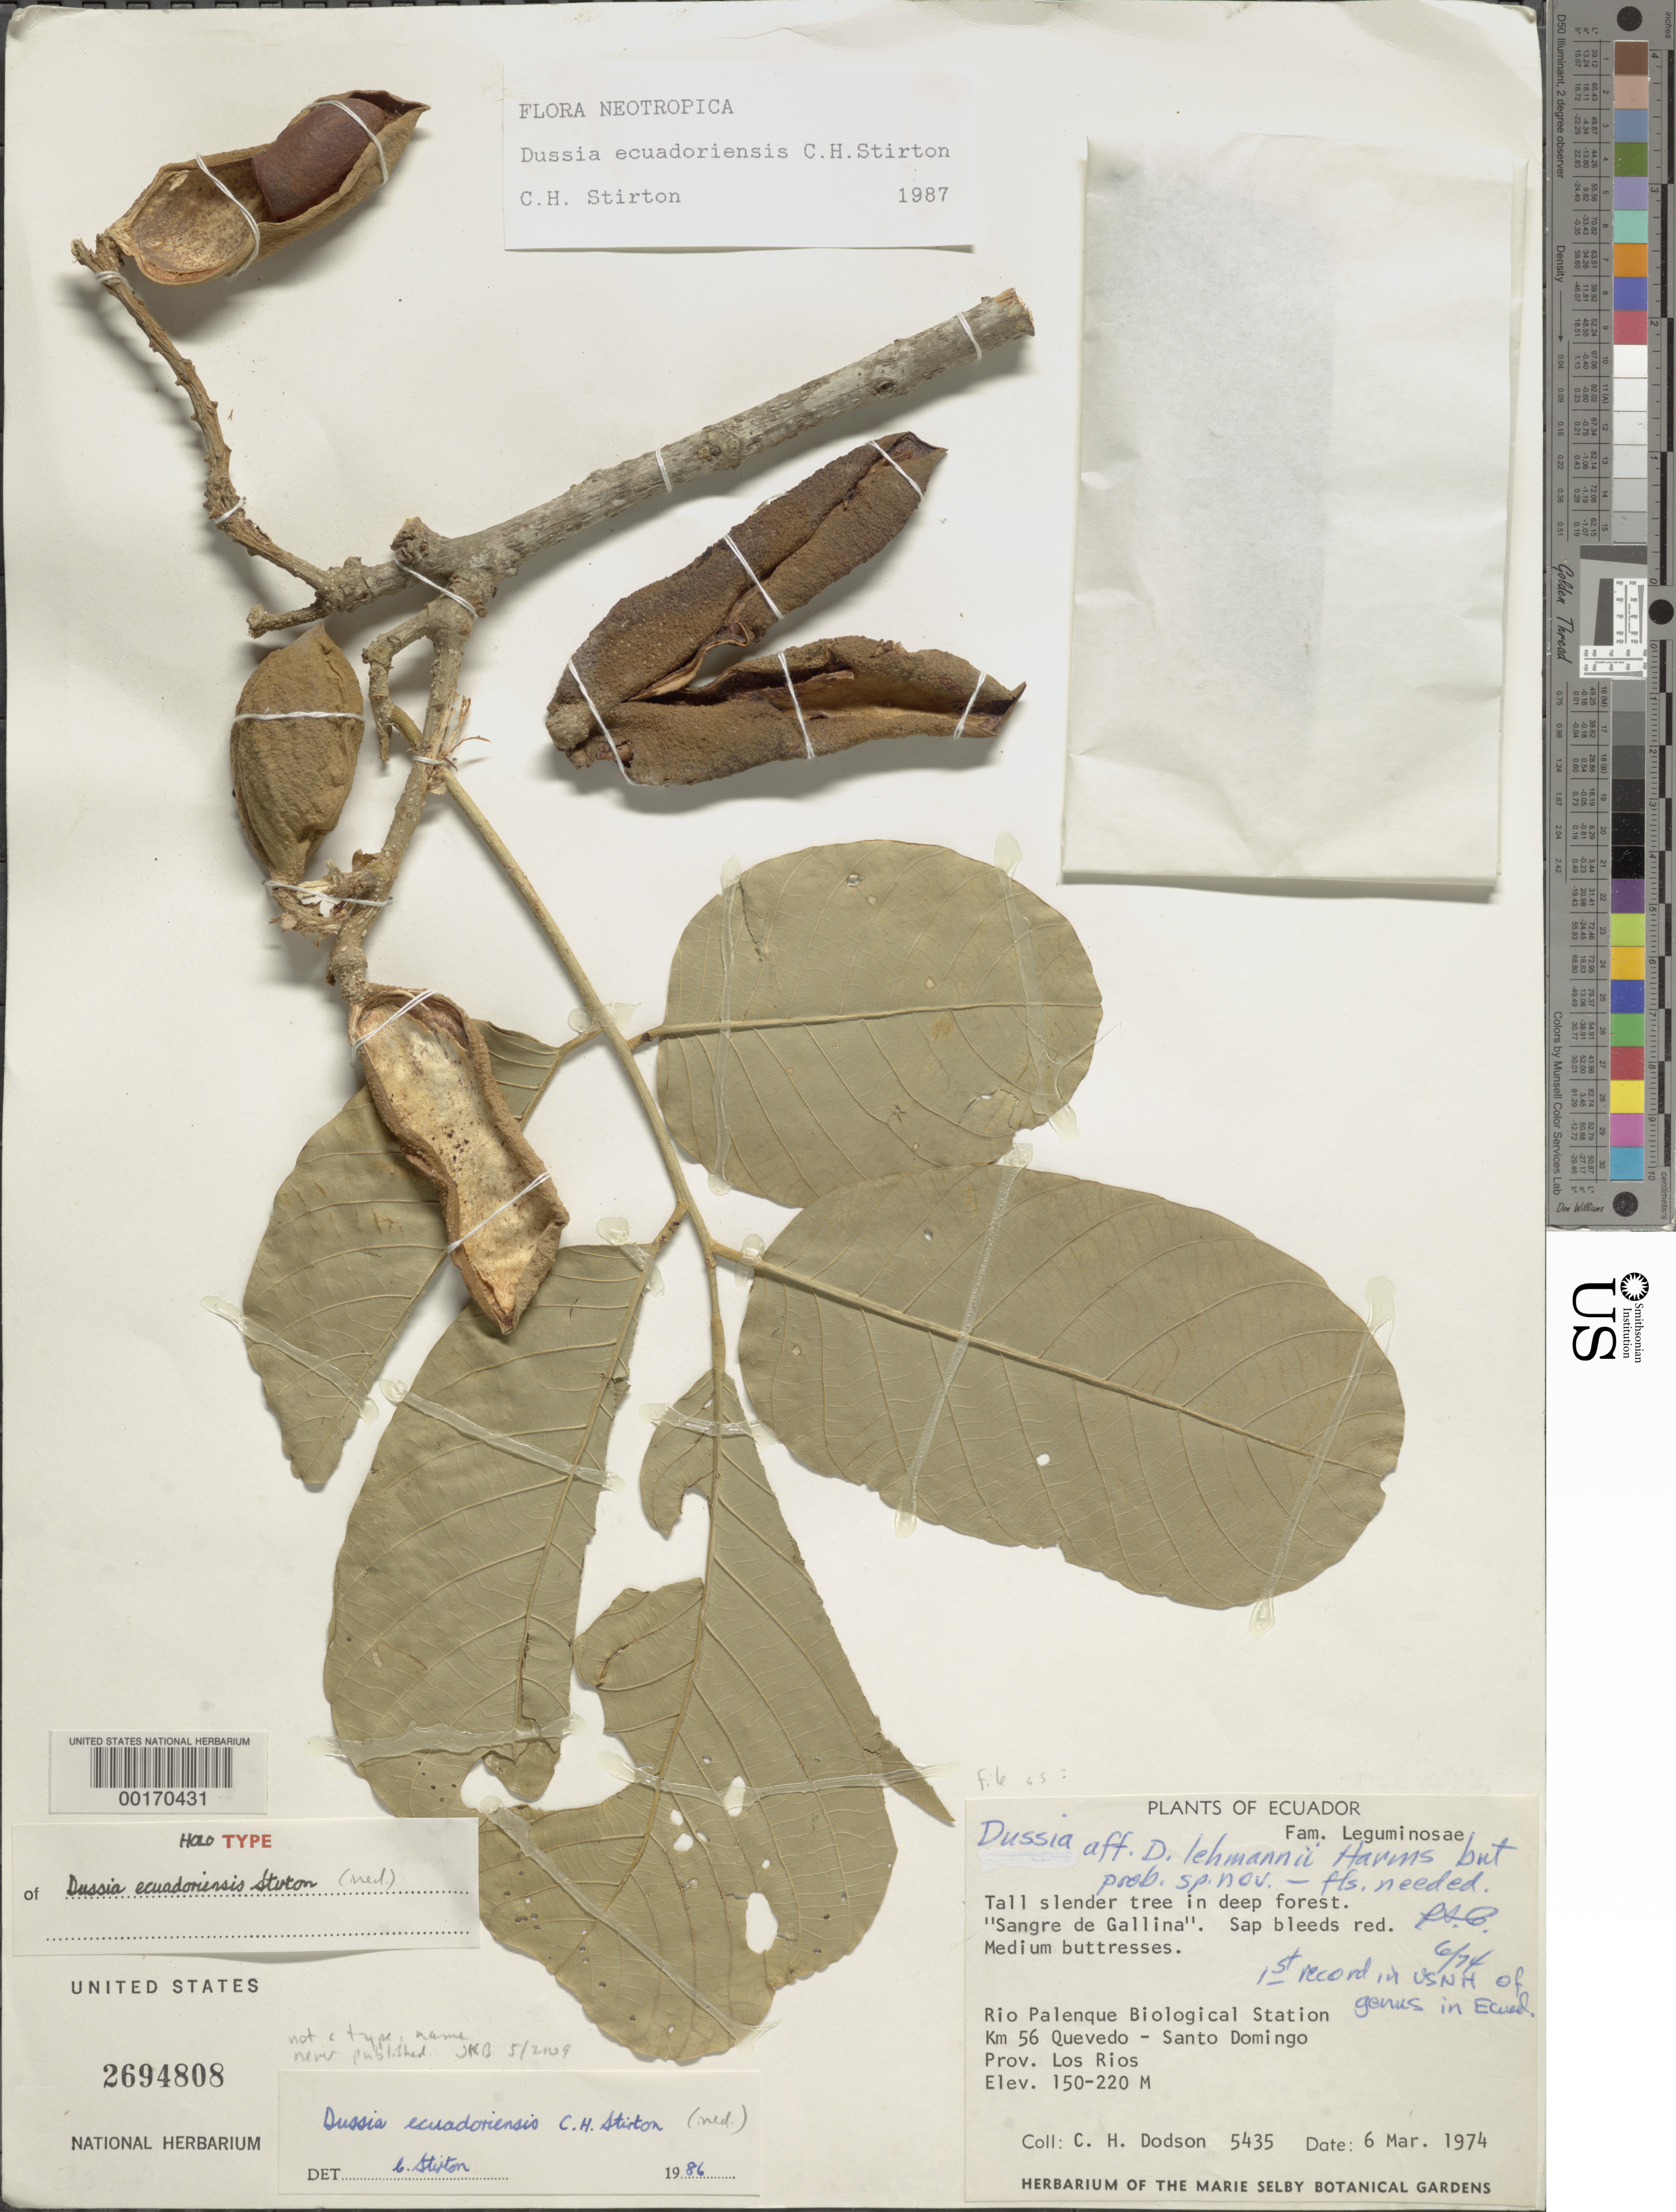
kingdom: Plantae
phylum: Tracheophyta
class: Magnoliopsida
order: Fabales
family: Fabaceae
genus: Dussia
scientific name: Dussia lehmannii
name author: Harms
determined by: Cowan, R. S.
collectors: C. H. Dodson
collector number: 5435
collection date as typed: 06 Mar 1974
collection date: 1974-03-06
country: Ecuador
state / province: Los Ríos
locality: Rio Palenque Biological Station, km 56 Quevedo - Santo Domingo.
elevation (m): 150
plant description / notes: Specimen annotated by C.H. Stirton (1986) as holotype of Dussia ecuadoriensis C.H. Stirton. Not a type, name never published.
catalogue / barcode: US 2694808